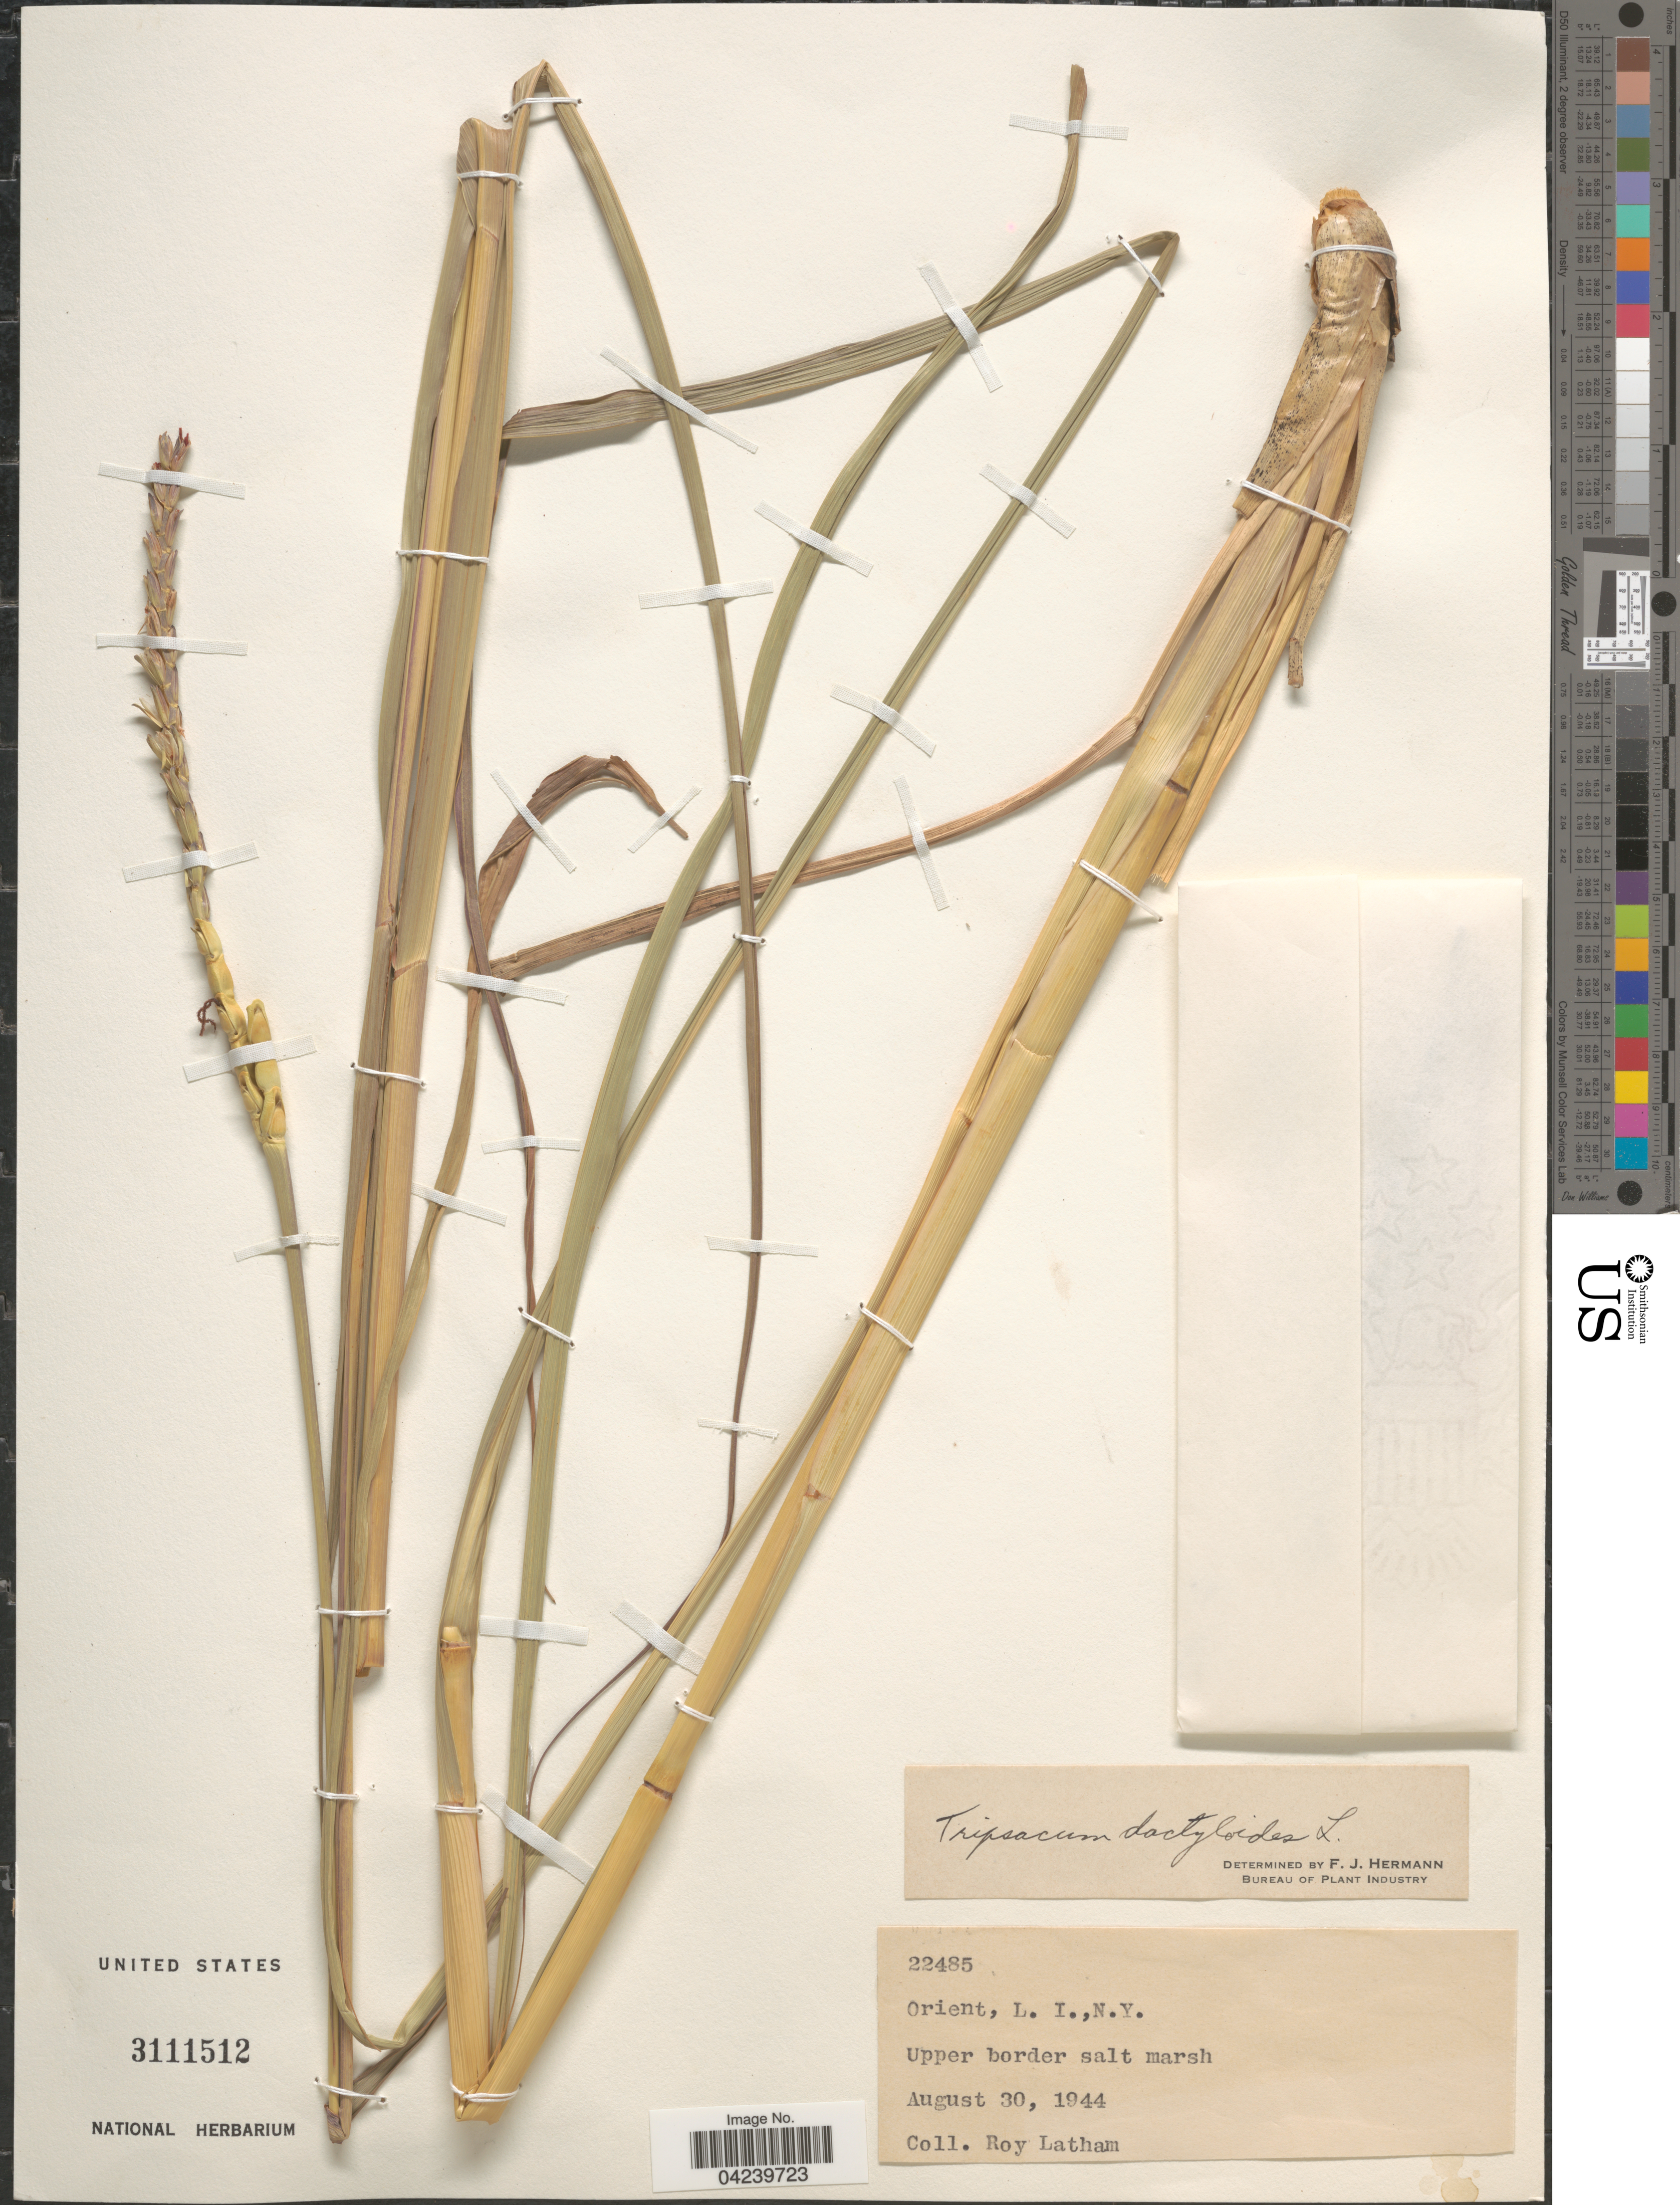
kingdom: Plantae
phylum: Tracheophyta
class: Liliopsida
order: Poales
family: Poaceae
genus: Tripsacum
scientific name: Tripsacum dactyloides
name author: (L.) L.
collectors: R. Latham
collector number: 22485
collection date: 1944-08-30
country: United States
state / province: New York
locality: Orient, L. I. Upper border salt marsh.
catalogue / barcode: US 3111512